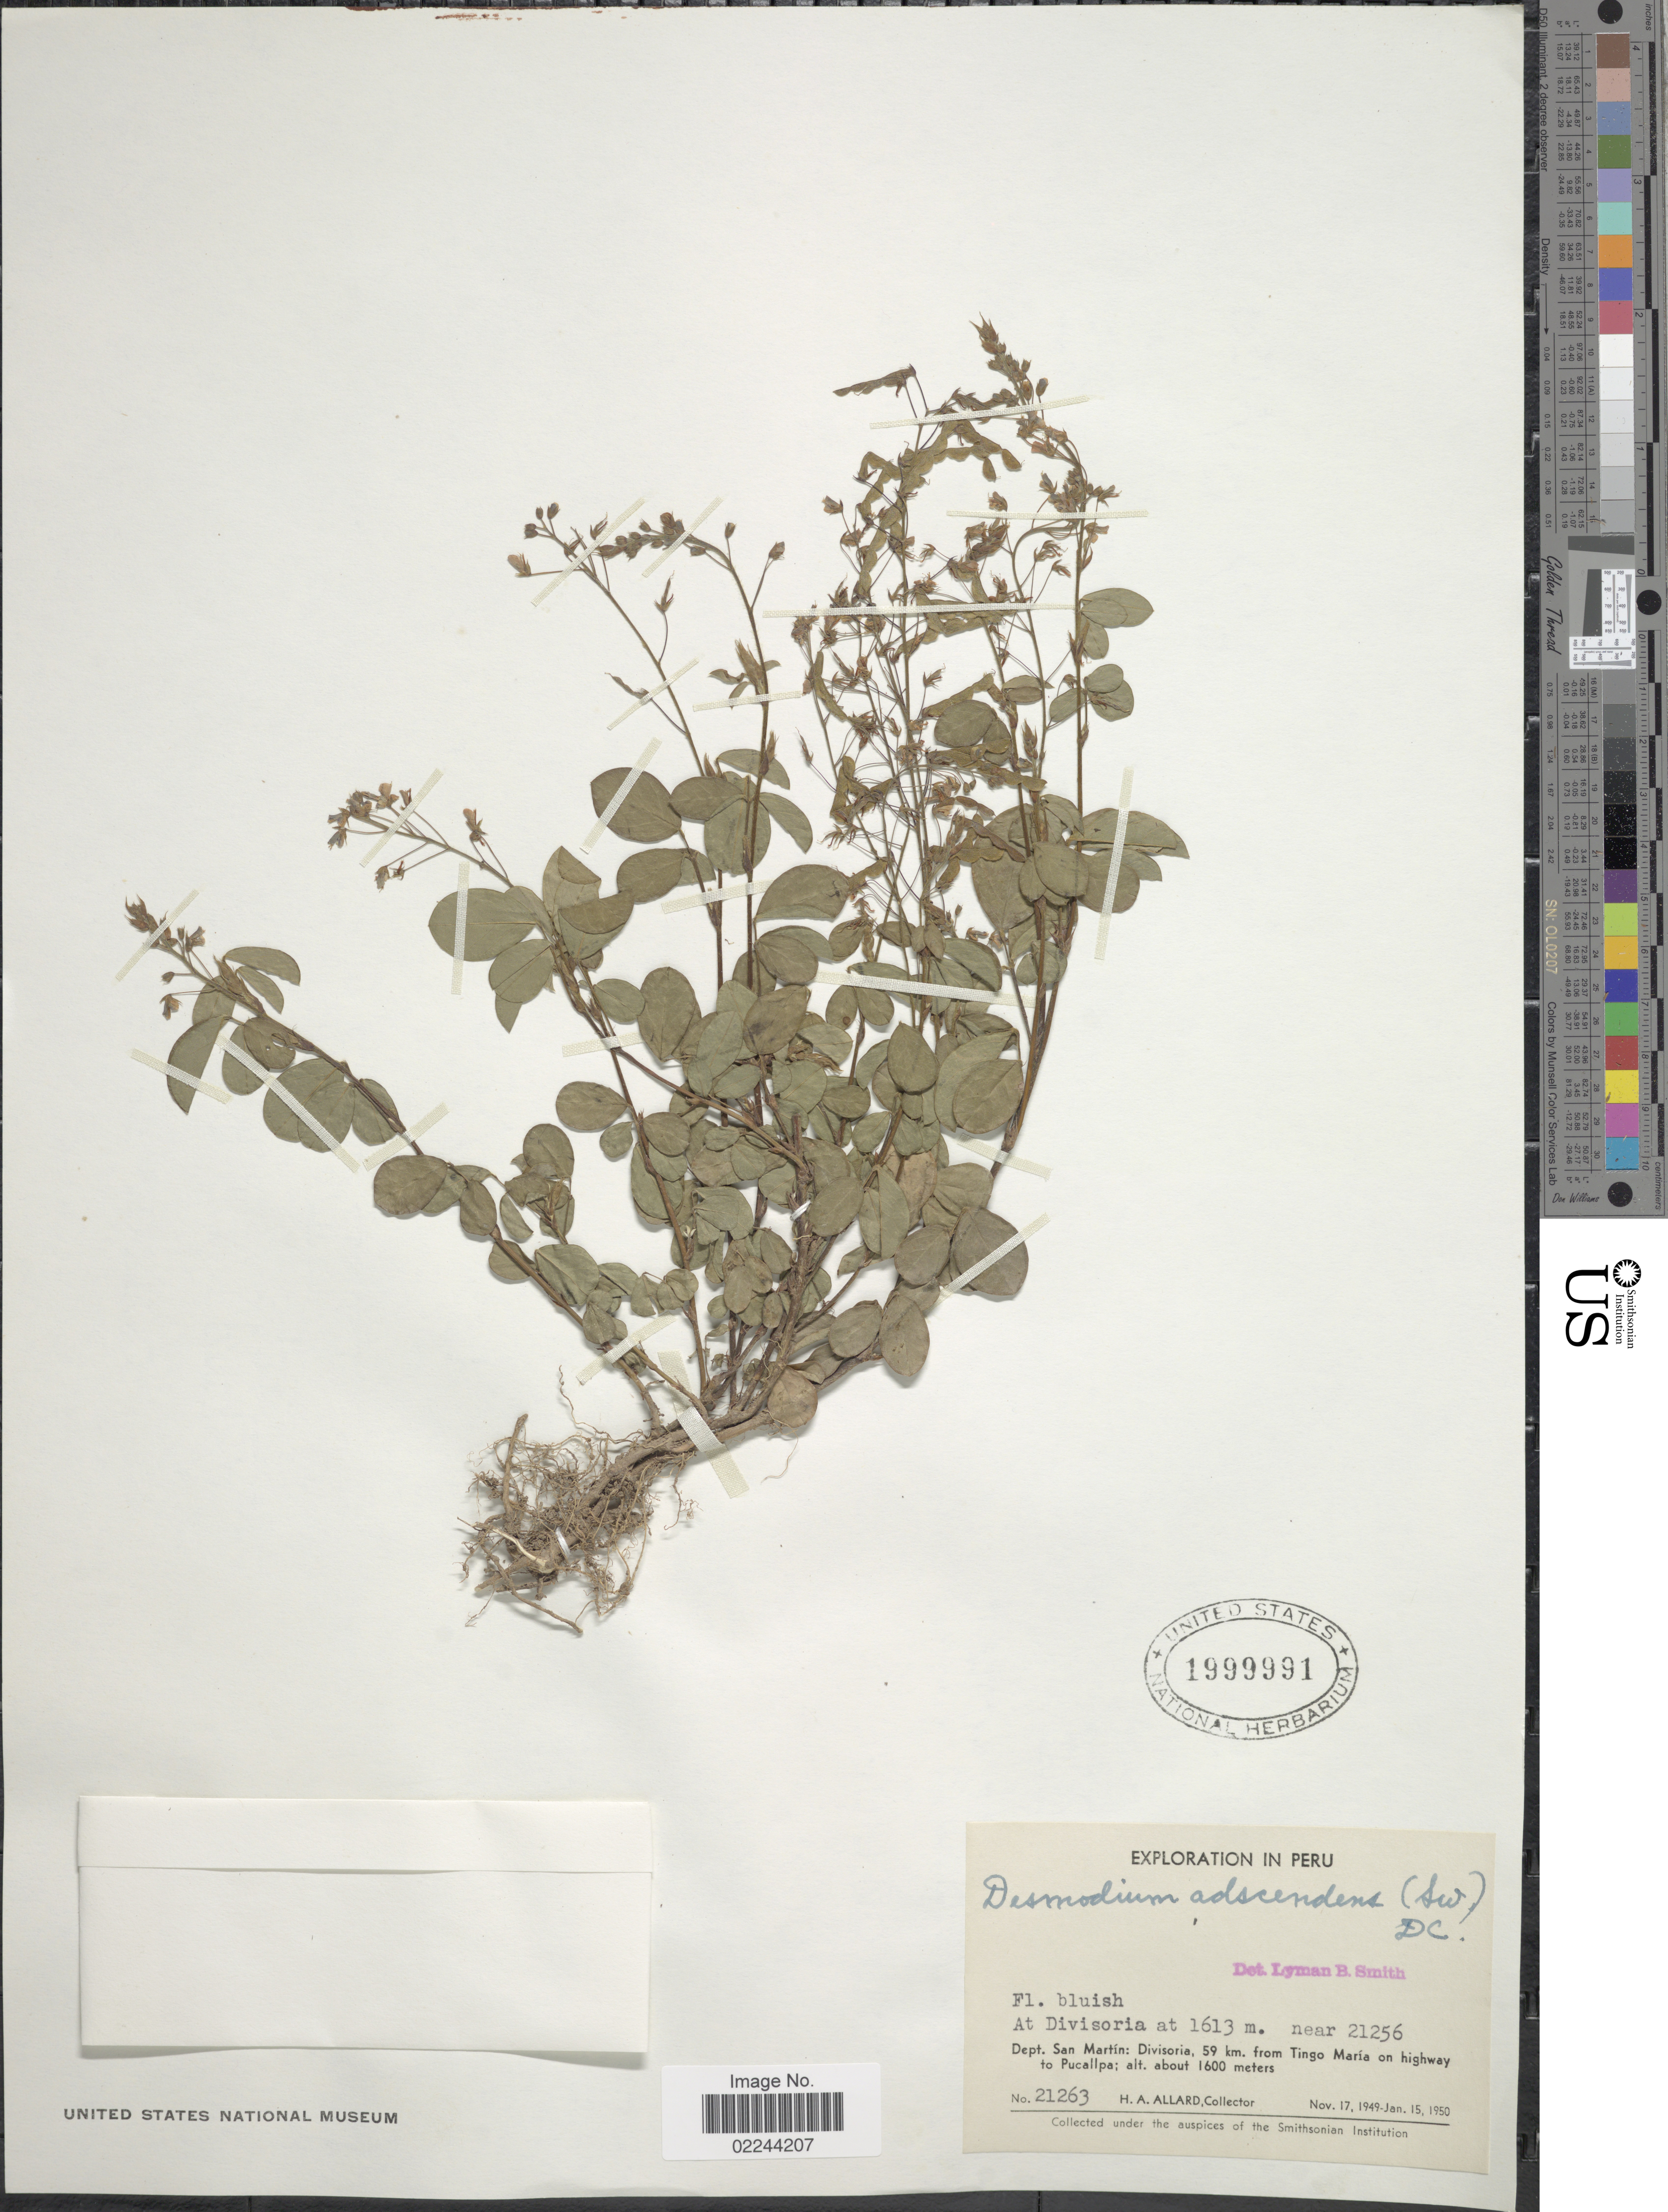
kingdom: Plantae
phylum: Tracheophyta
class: Magnoliopsida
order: Fabales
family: Fabaceae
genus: Grona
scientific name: Grona adscendens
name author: (Sw.) H. Ohashi & K. Ohashi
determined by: Strong, Mark T., (BOT), Smithsonian Institution - National Museum of Natural History (UNITED STATES)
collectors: H. A. Allard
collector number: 21263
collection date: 1949-11-17/1950-01-15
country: Peru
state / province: San Martín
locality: At Divisoria at 1613 m. near 21256, Dept San Martín: Divisoria, 59 km from Tingo María on highway to Pucallpa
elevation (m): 1600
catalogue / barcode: US 1999991